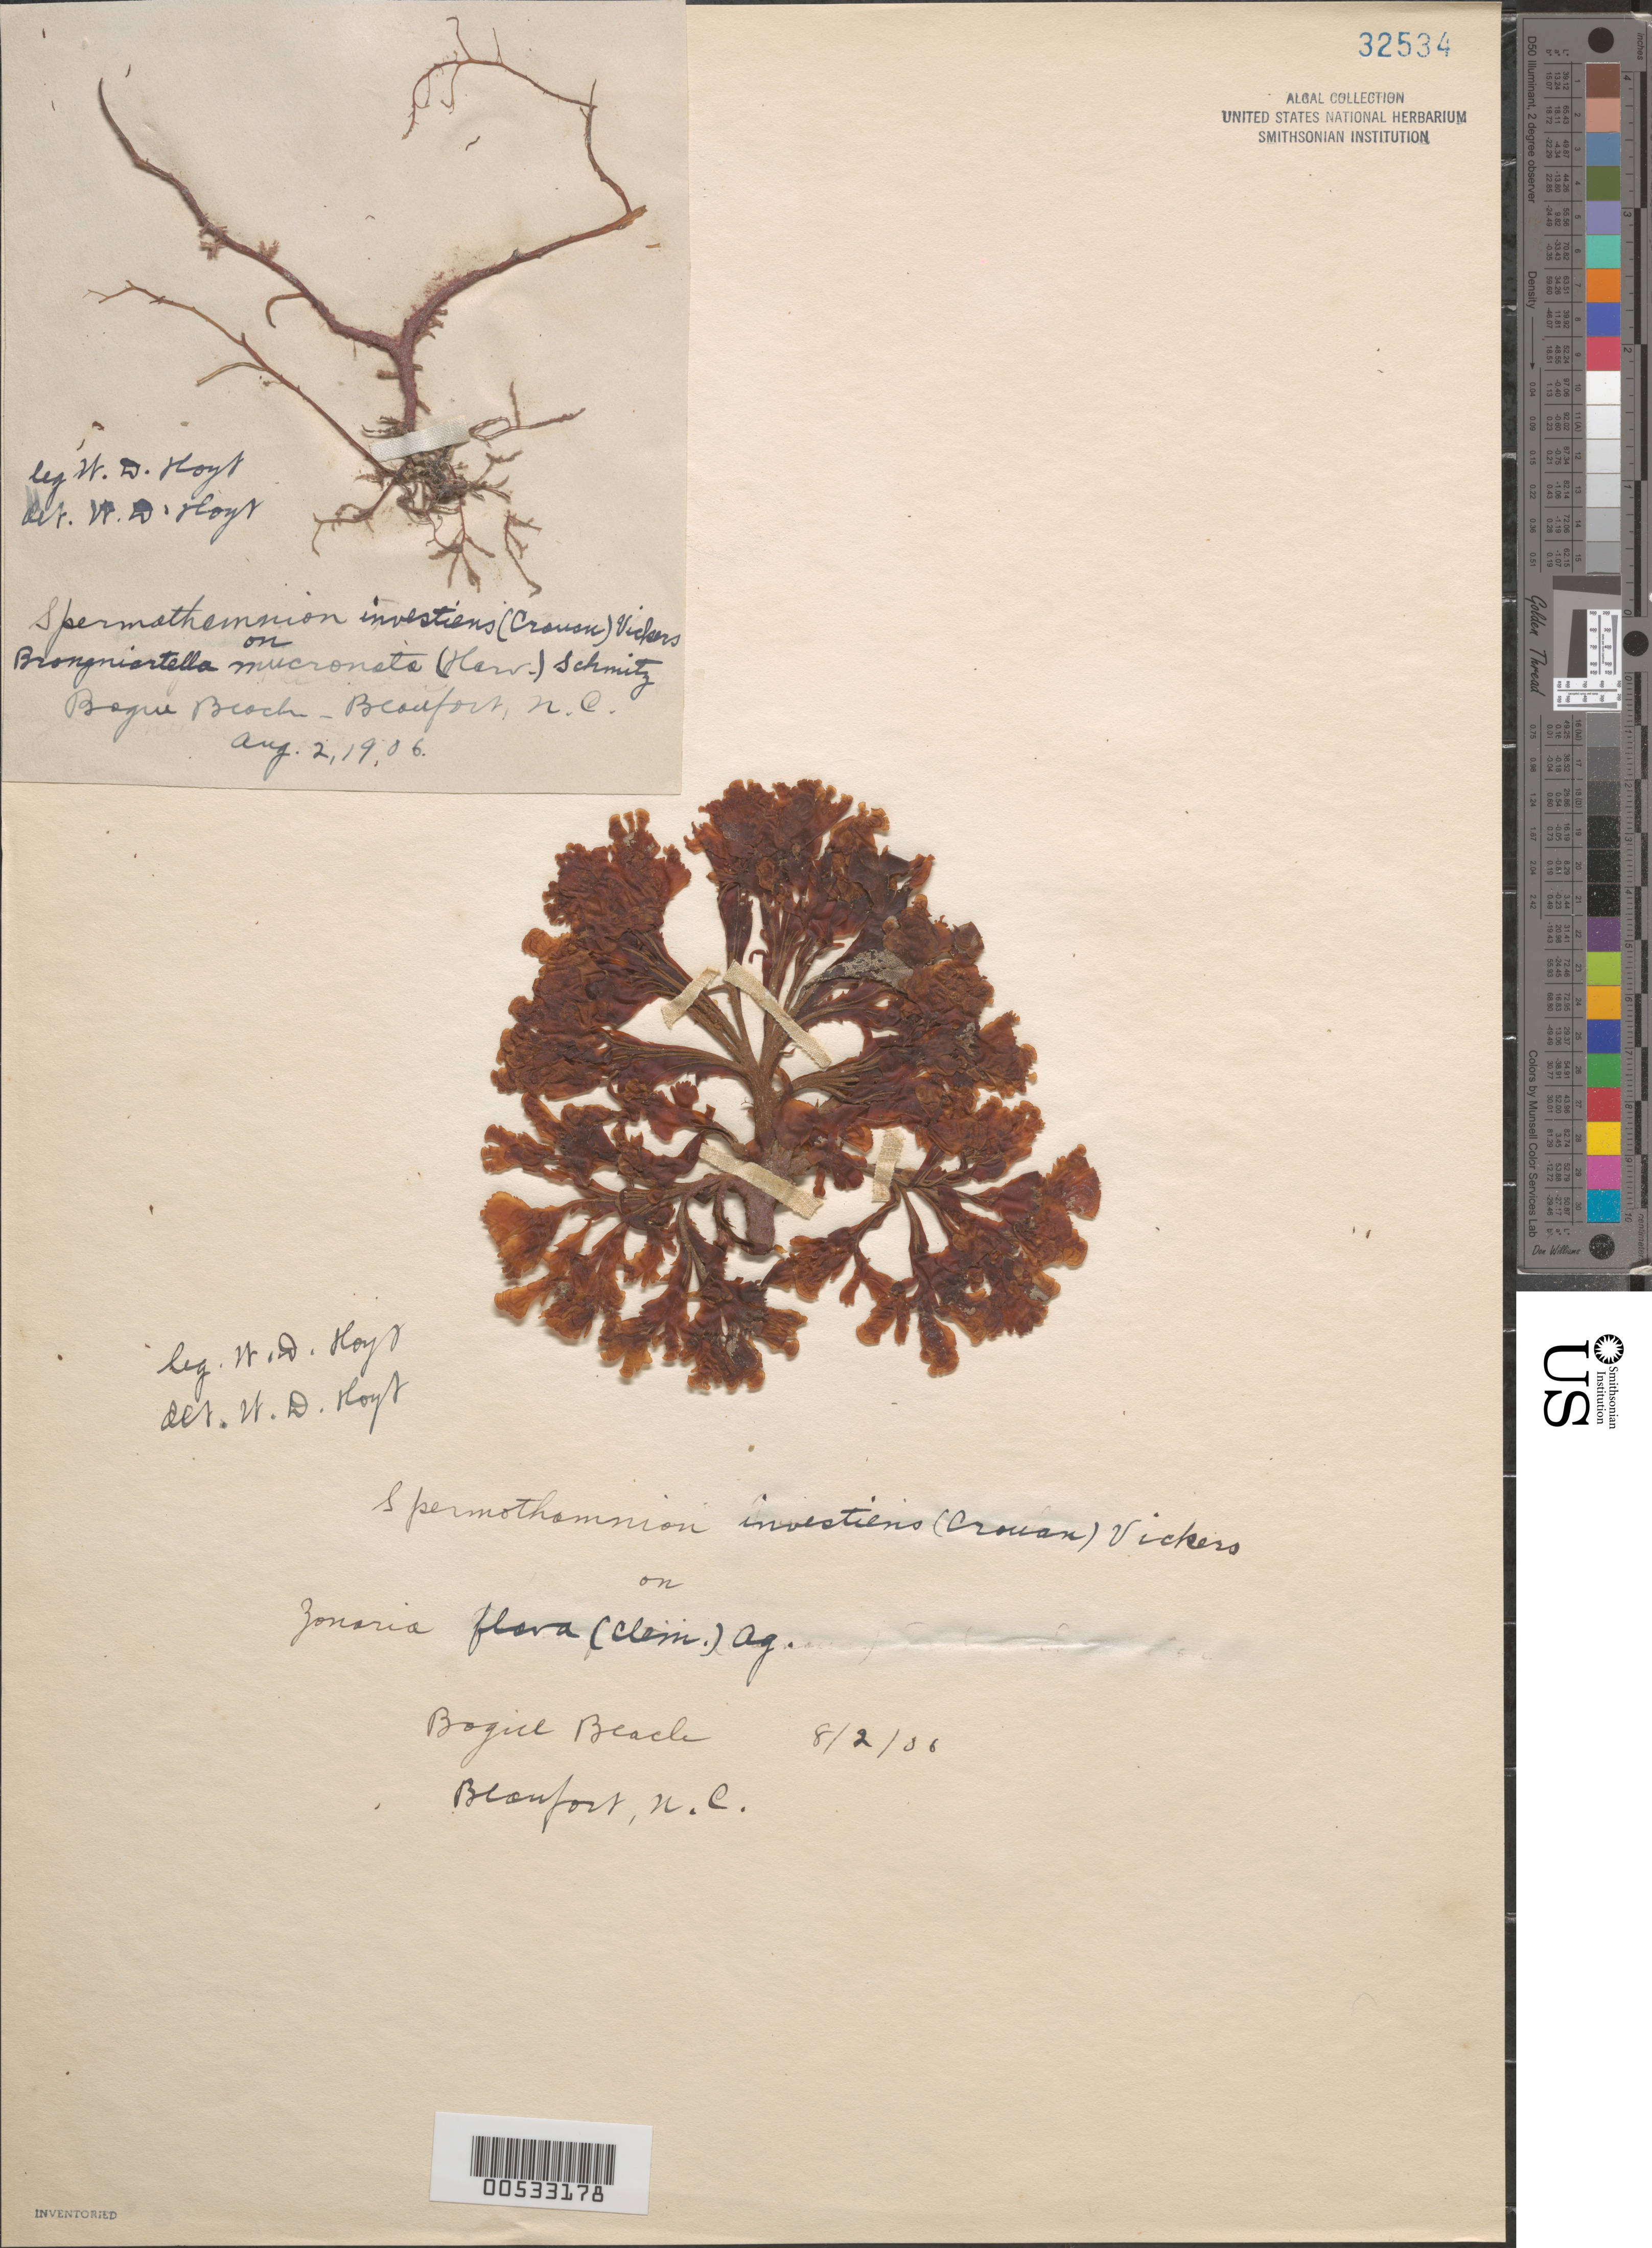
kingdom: Plantae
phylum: Rhodophyta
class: Florideophyceae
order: Ceramiales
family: Wrangeliaceae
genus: Spermothamnion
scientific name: Spermothamnion investiens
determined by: Hoyt, W. D.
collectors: W. D. Hoyt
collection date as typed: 02 Aug 1906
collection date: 1906-08-02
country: United States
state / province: North Carolina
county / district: Carteret County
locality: Beaufort, Bogue Beach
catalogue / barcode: US 32534